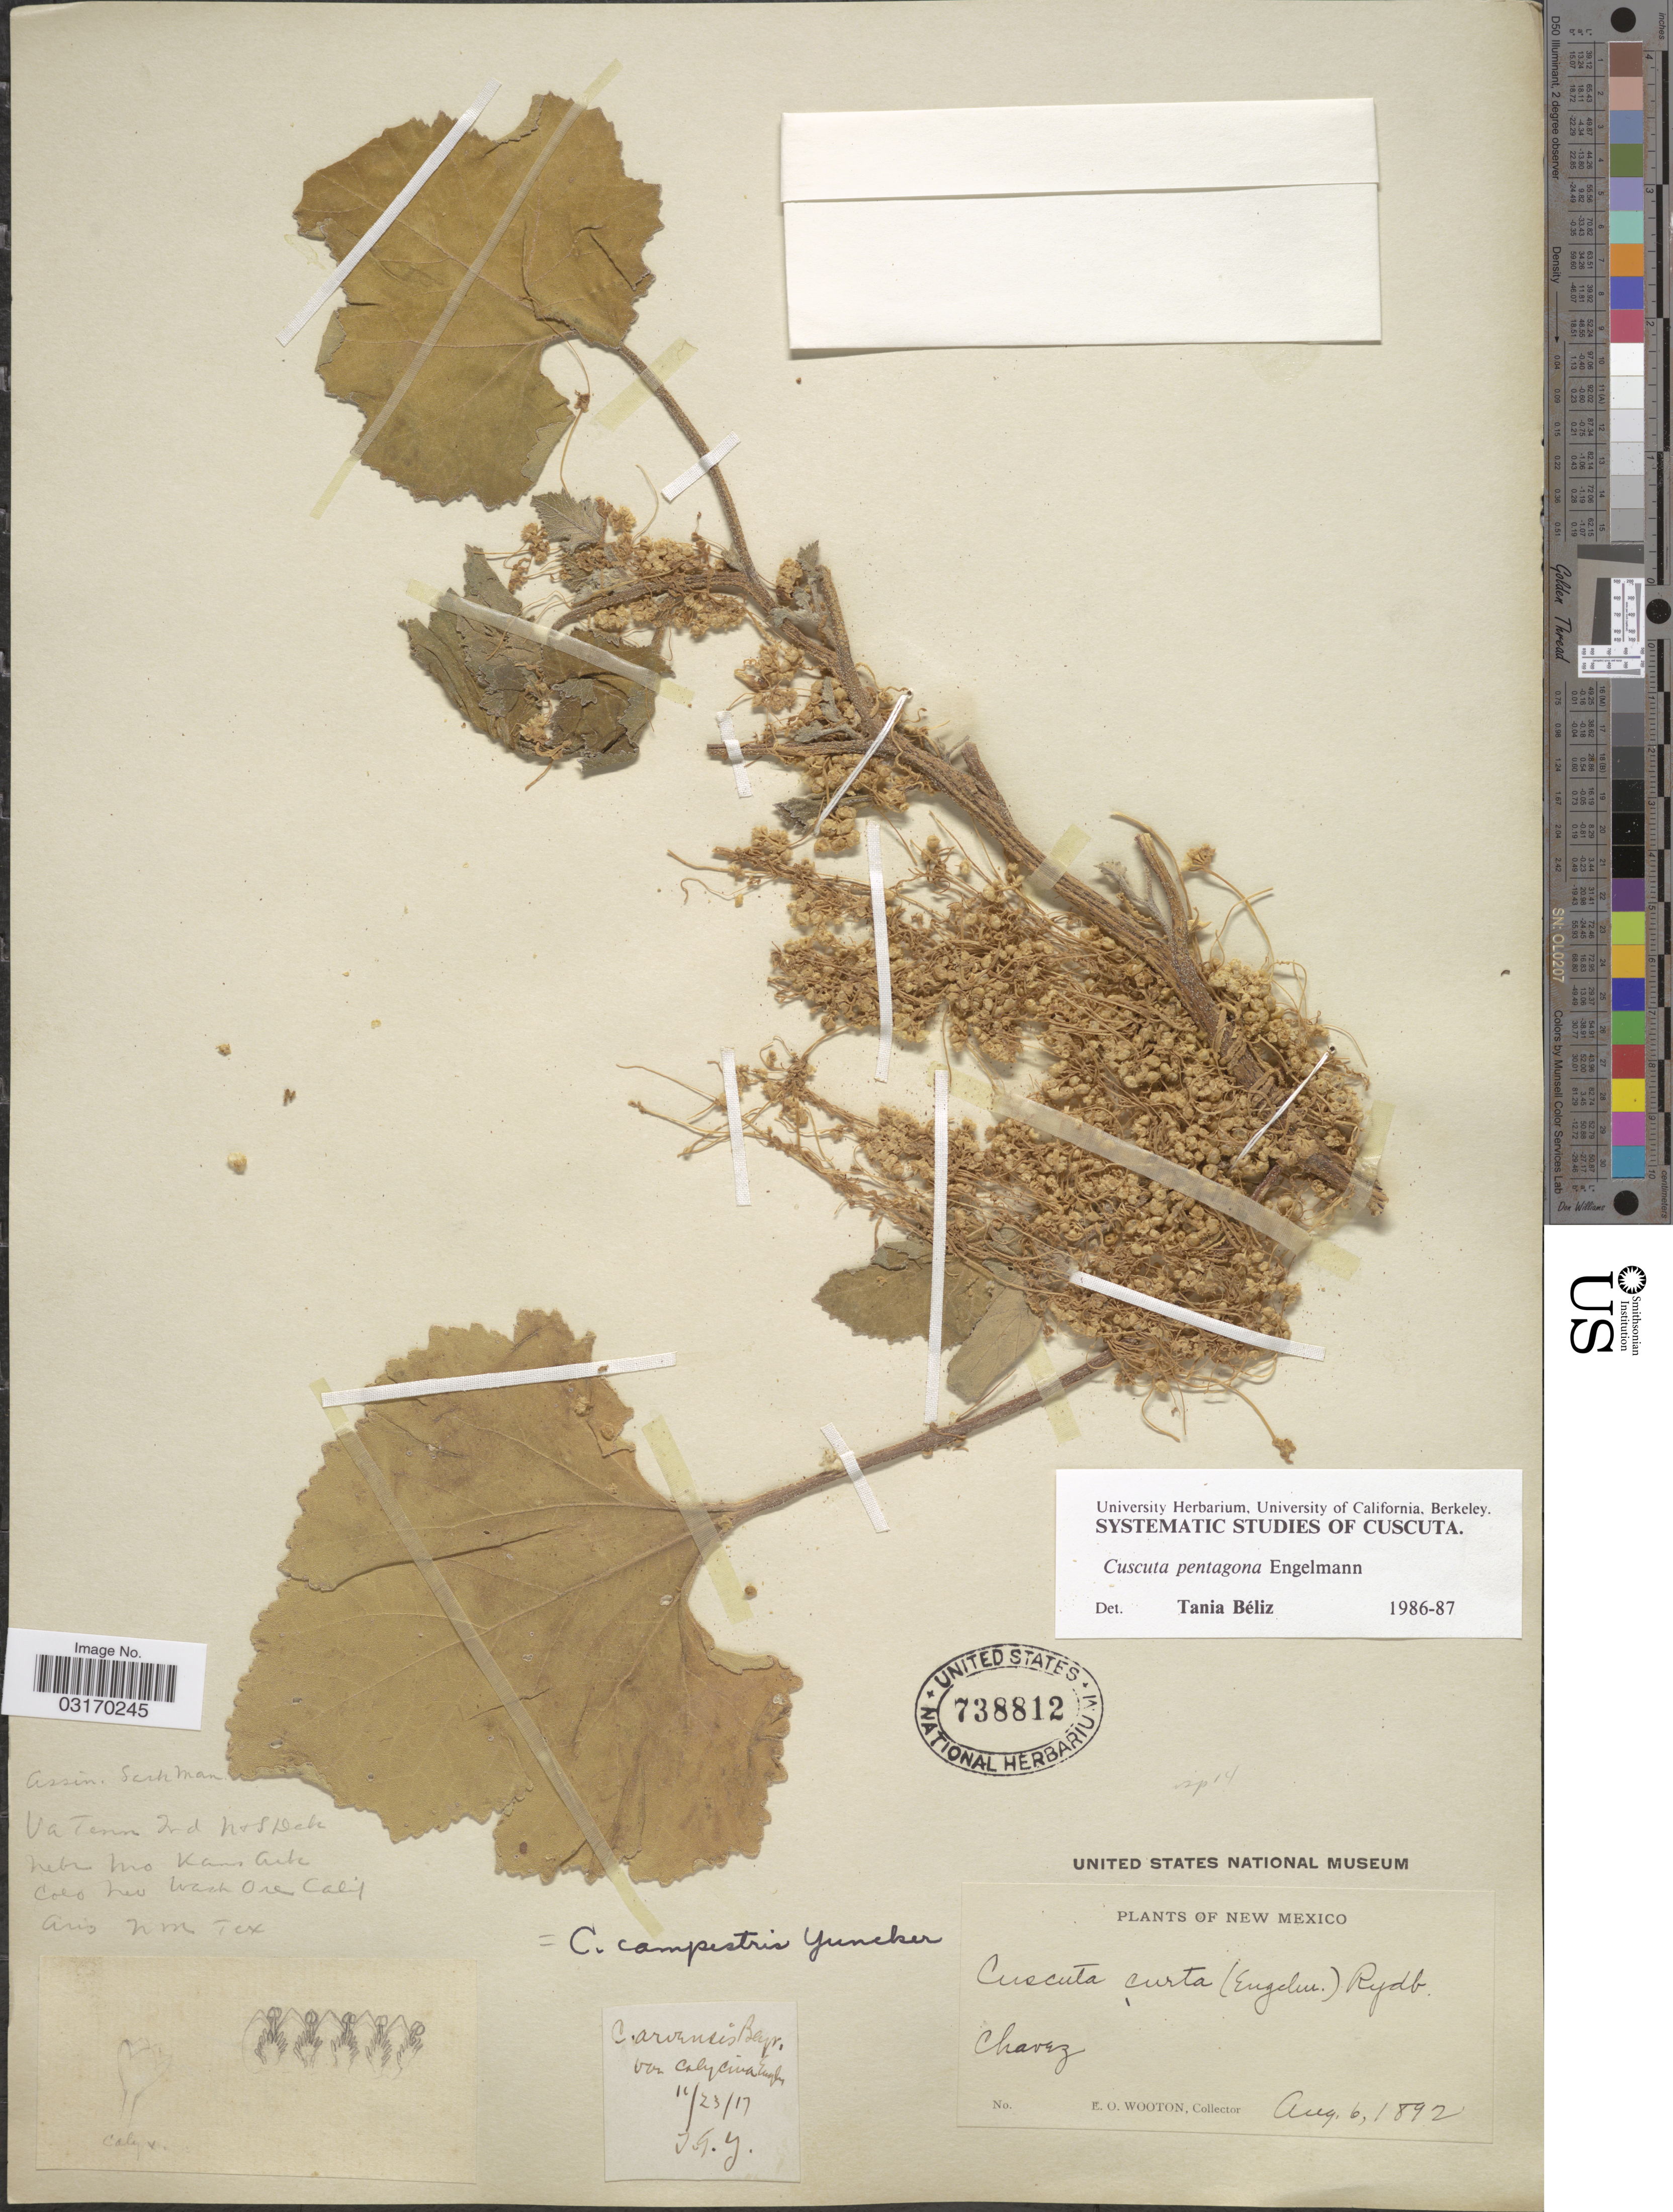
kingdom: Plantae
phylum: Tracheophyta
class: Magnoliopsida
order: Solanales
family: Convolvulaceae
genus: Cuscuta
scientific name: Cuscuta pentagona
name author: Engelm.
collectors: E. O. Wooton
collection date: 1892-08-06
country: United States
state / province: New Mexico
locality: Chavez.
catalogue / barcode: US 738812